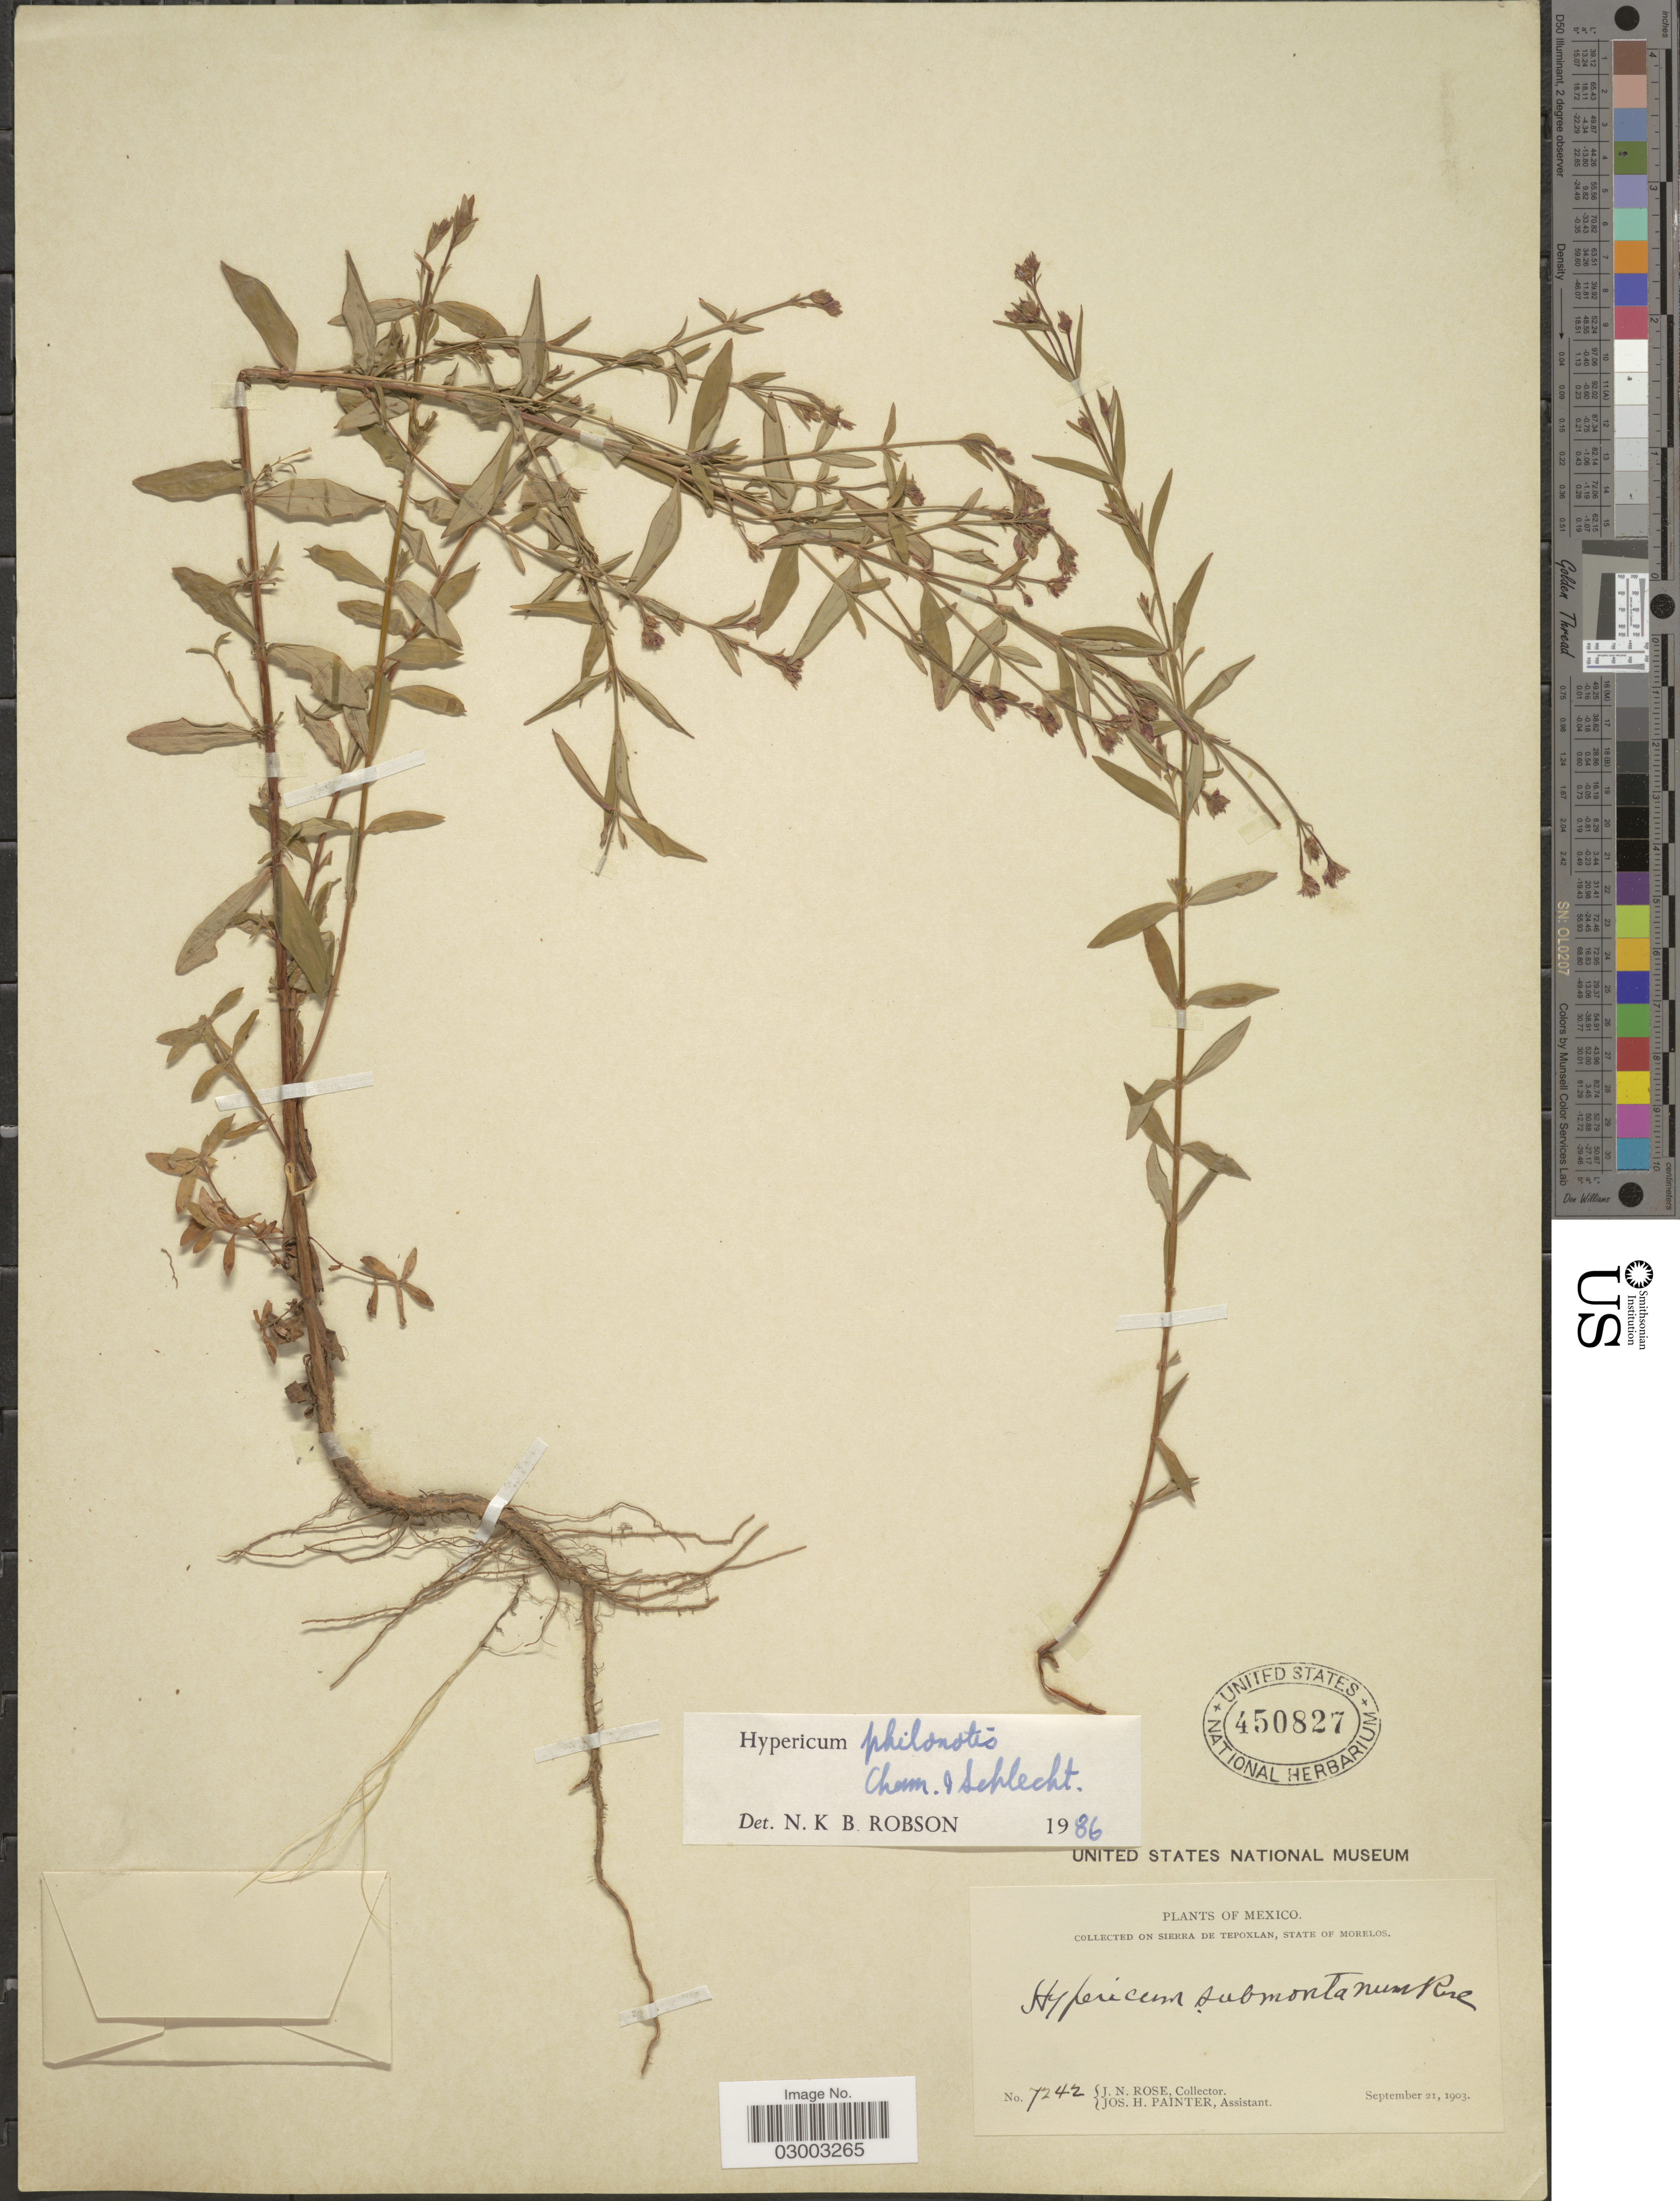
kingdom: Plantae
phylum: Tracheophyta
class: Magnoliopsida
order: Malpighiales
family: Hypericaceae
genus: Hypericum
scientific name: Hypericum philonotis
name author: Schltdl. & Cham.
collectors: J. N. Rose & J. H. Painter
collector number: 7242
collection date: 1903-09-21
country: Mexico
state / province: Morelos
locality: On Sierra de Tepoxlan, State of Morelos.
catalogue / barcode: US 450827